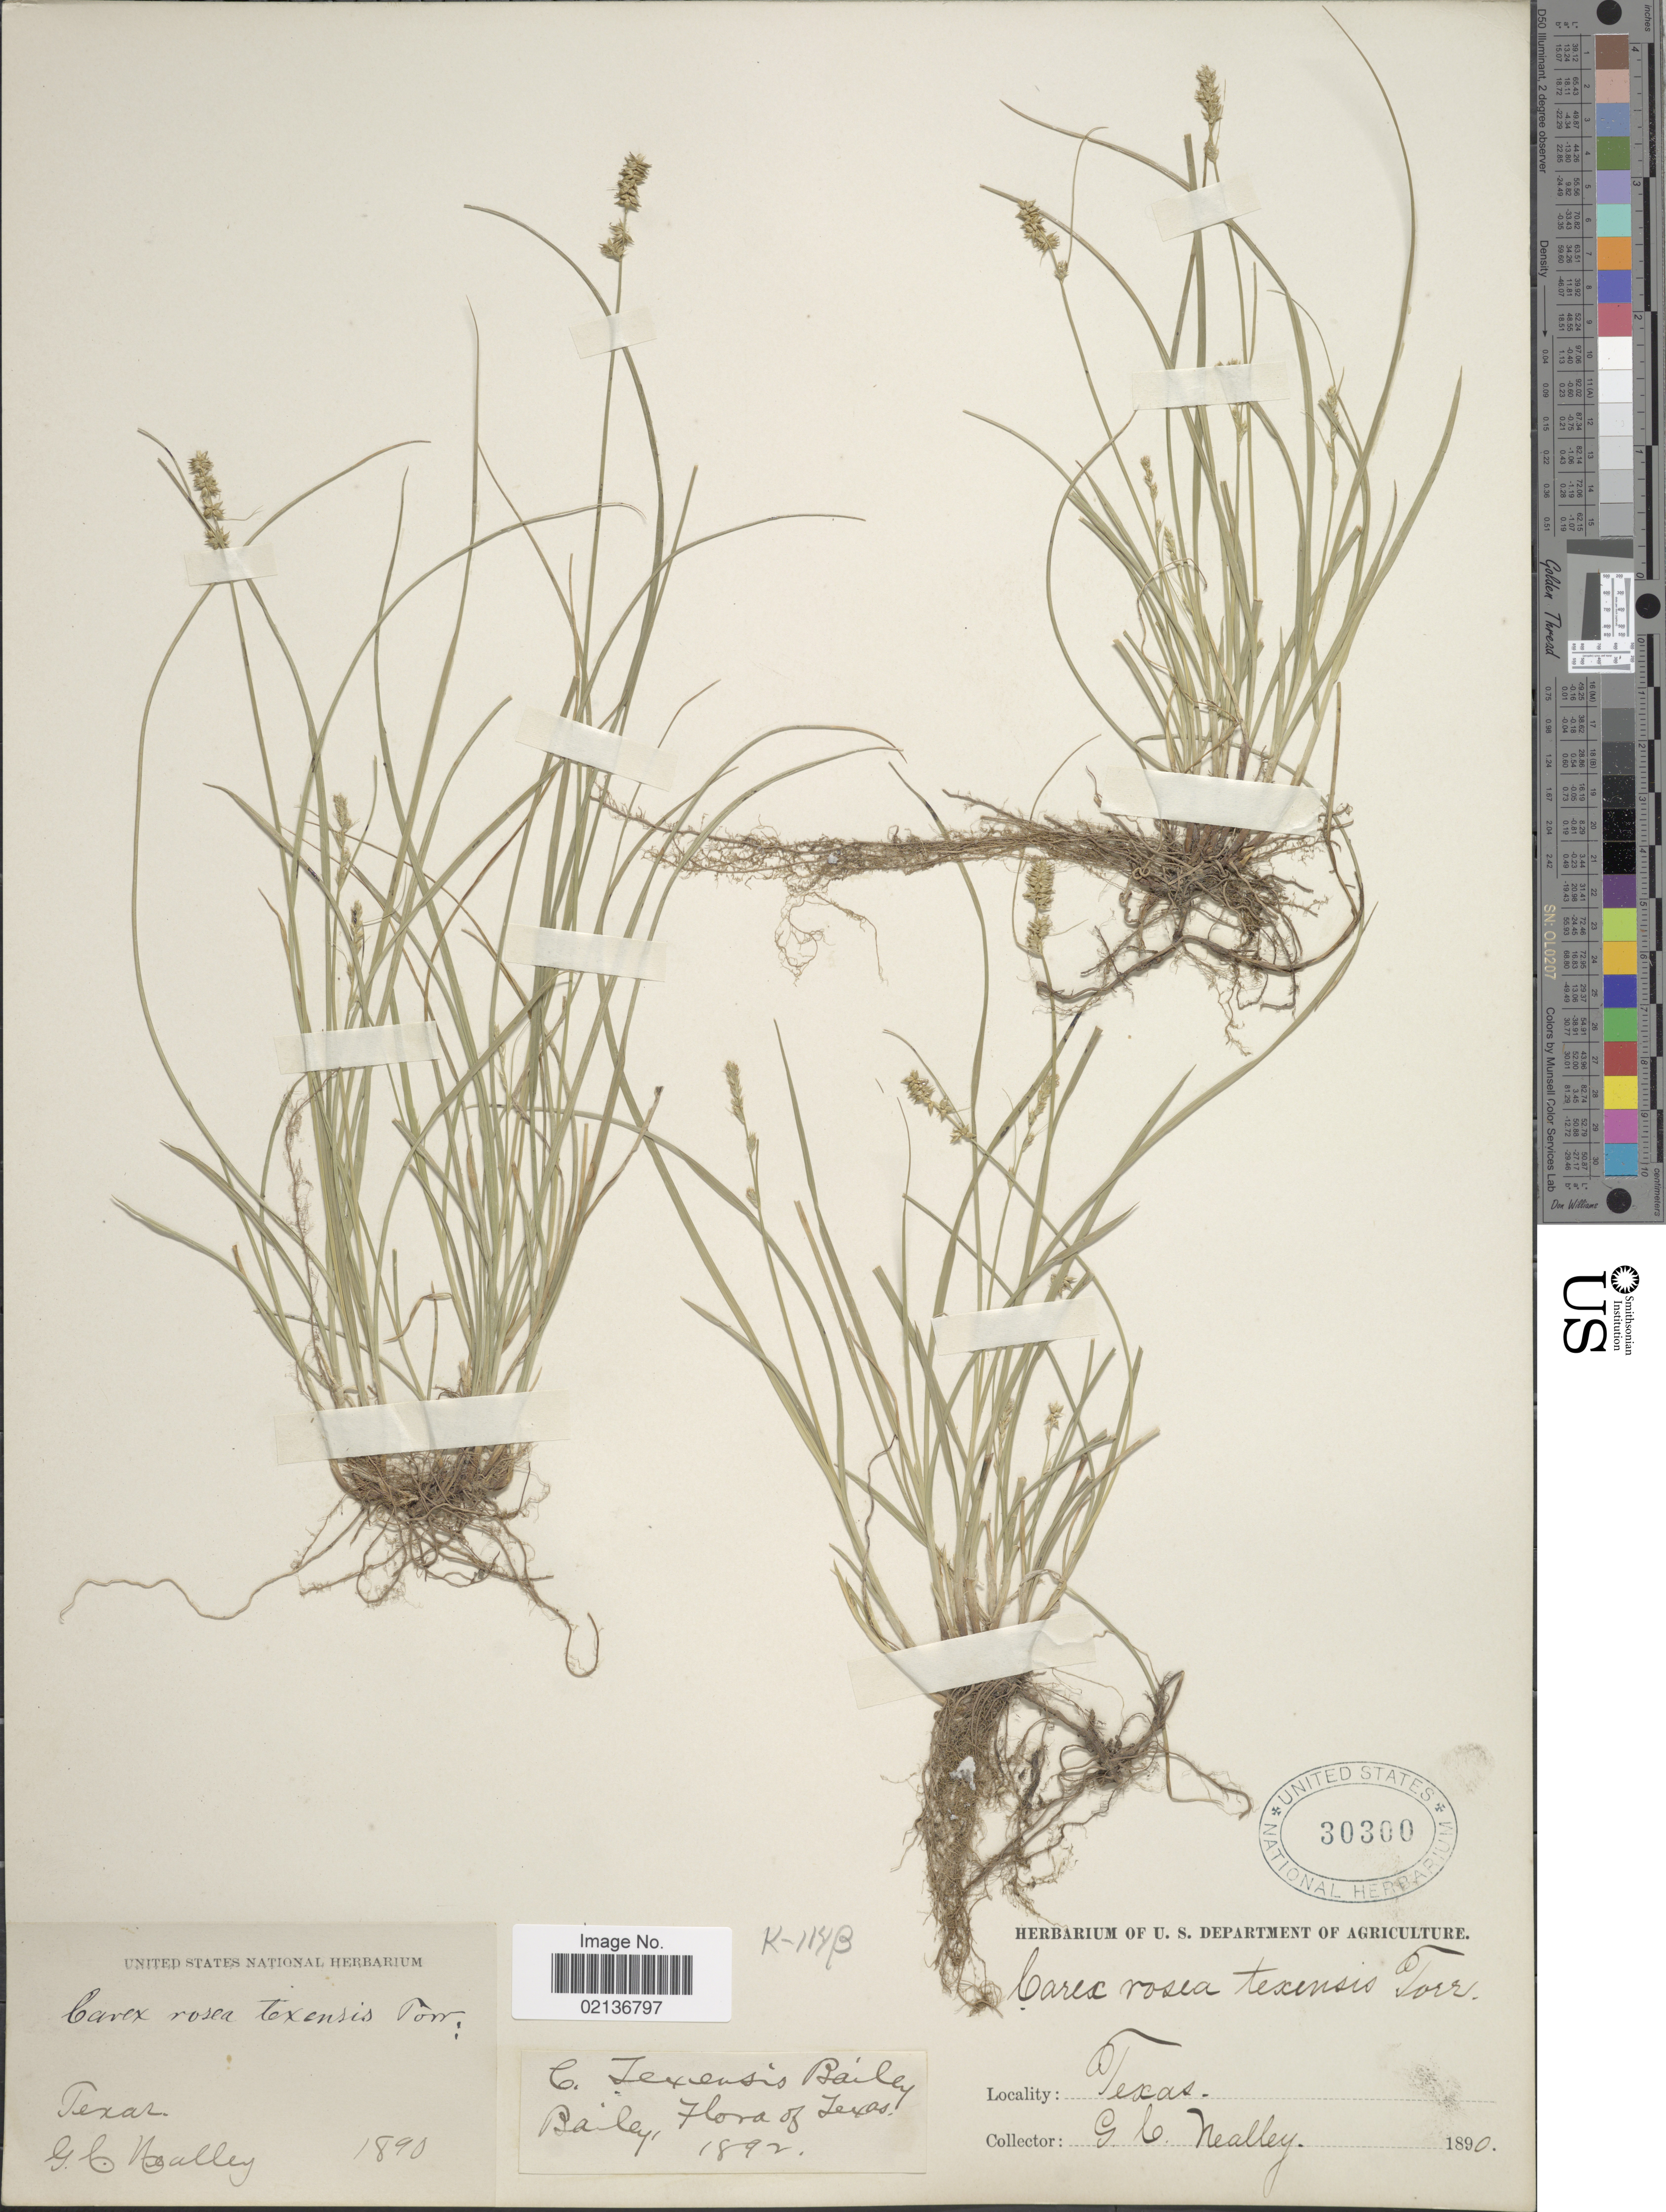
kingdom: Plantae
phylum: Tracheophyta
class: Liliopsida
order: Poales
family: Cyperaceae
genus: Carex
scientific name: Carex texensis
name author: (Torr. ex L.H. Bailey) L.H. Bailey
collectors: G. Neally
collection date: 1890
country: United States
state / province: Texas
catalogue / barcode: US 30300